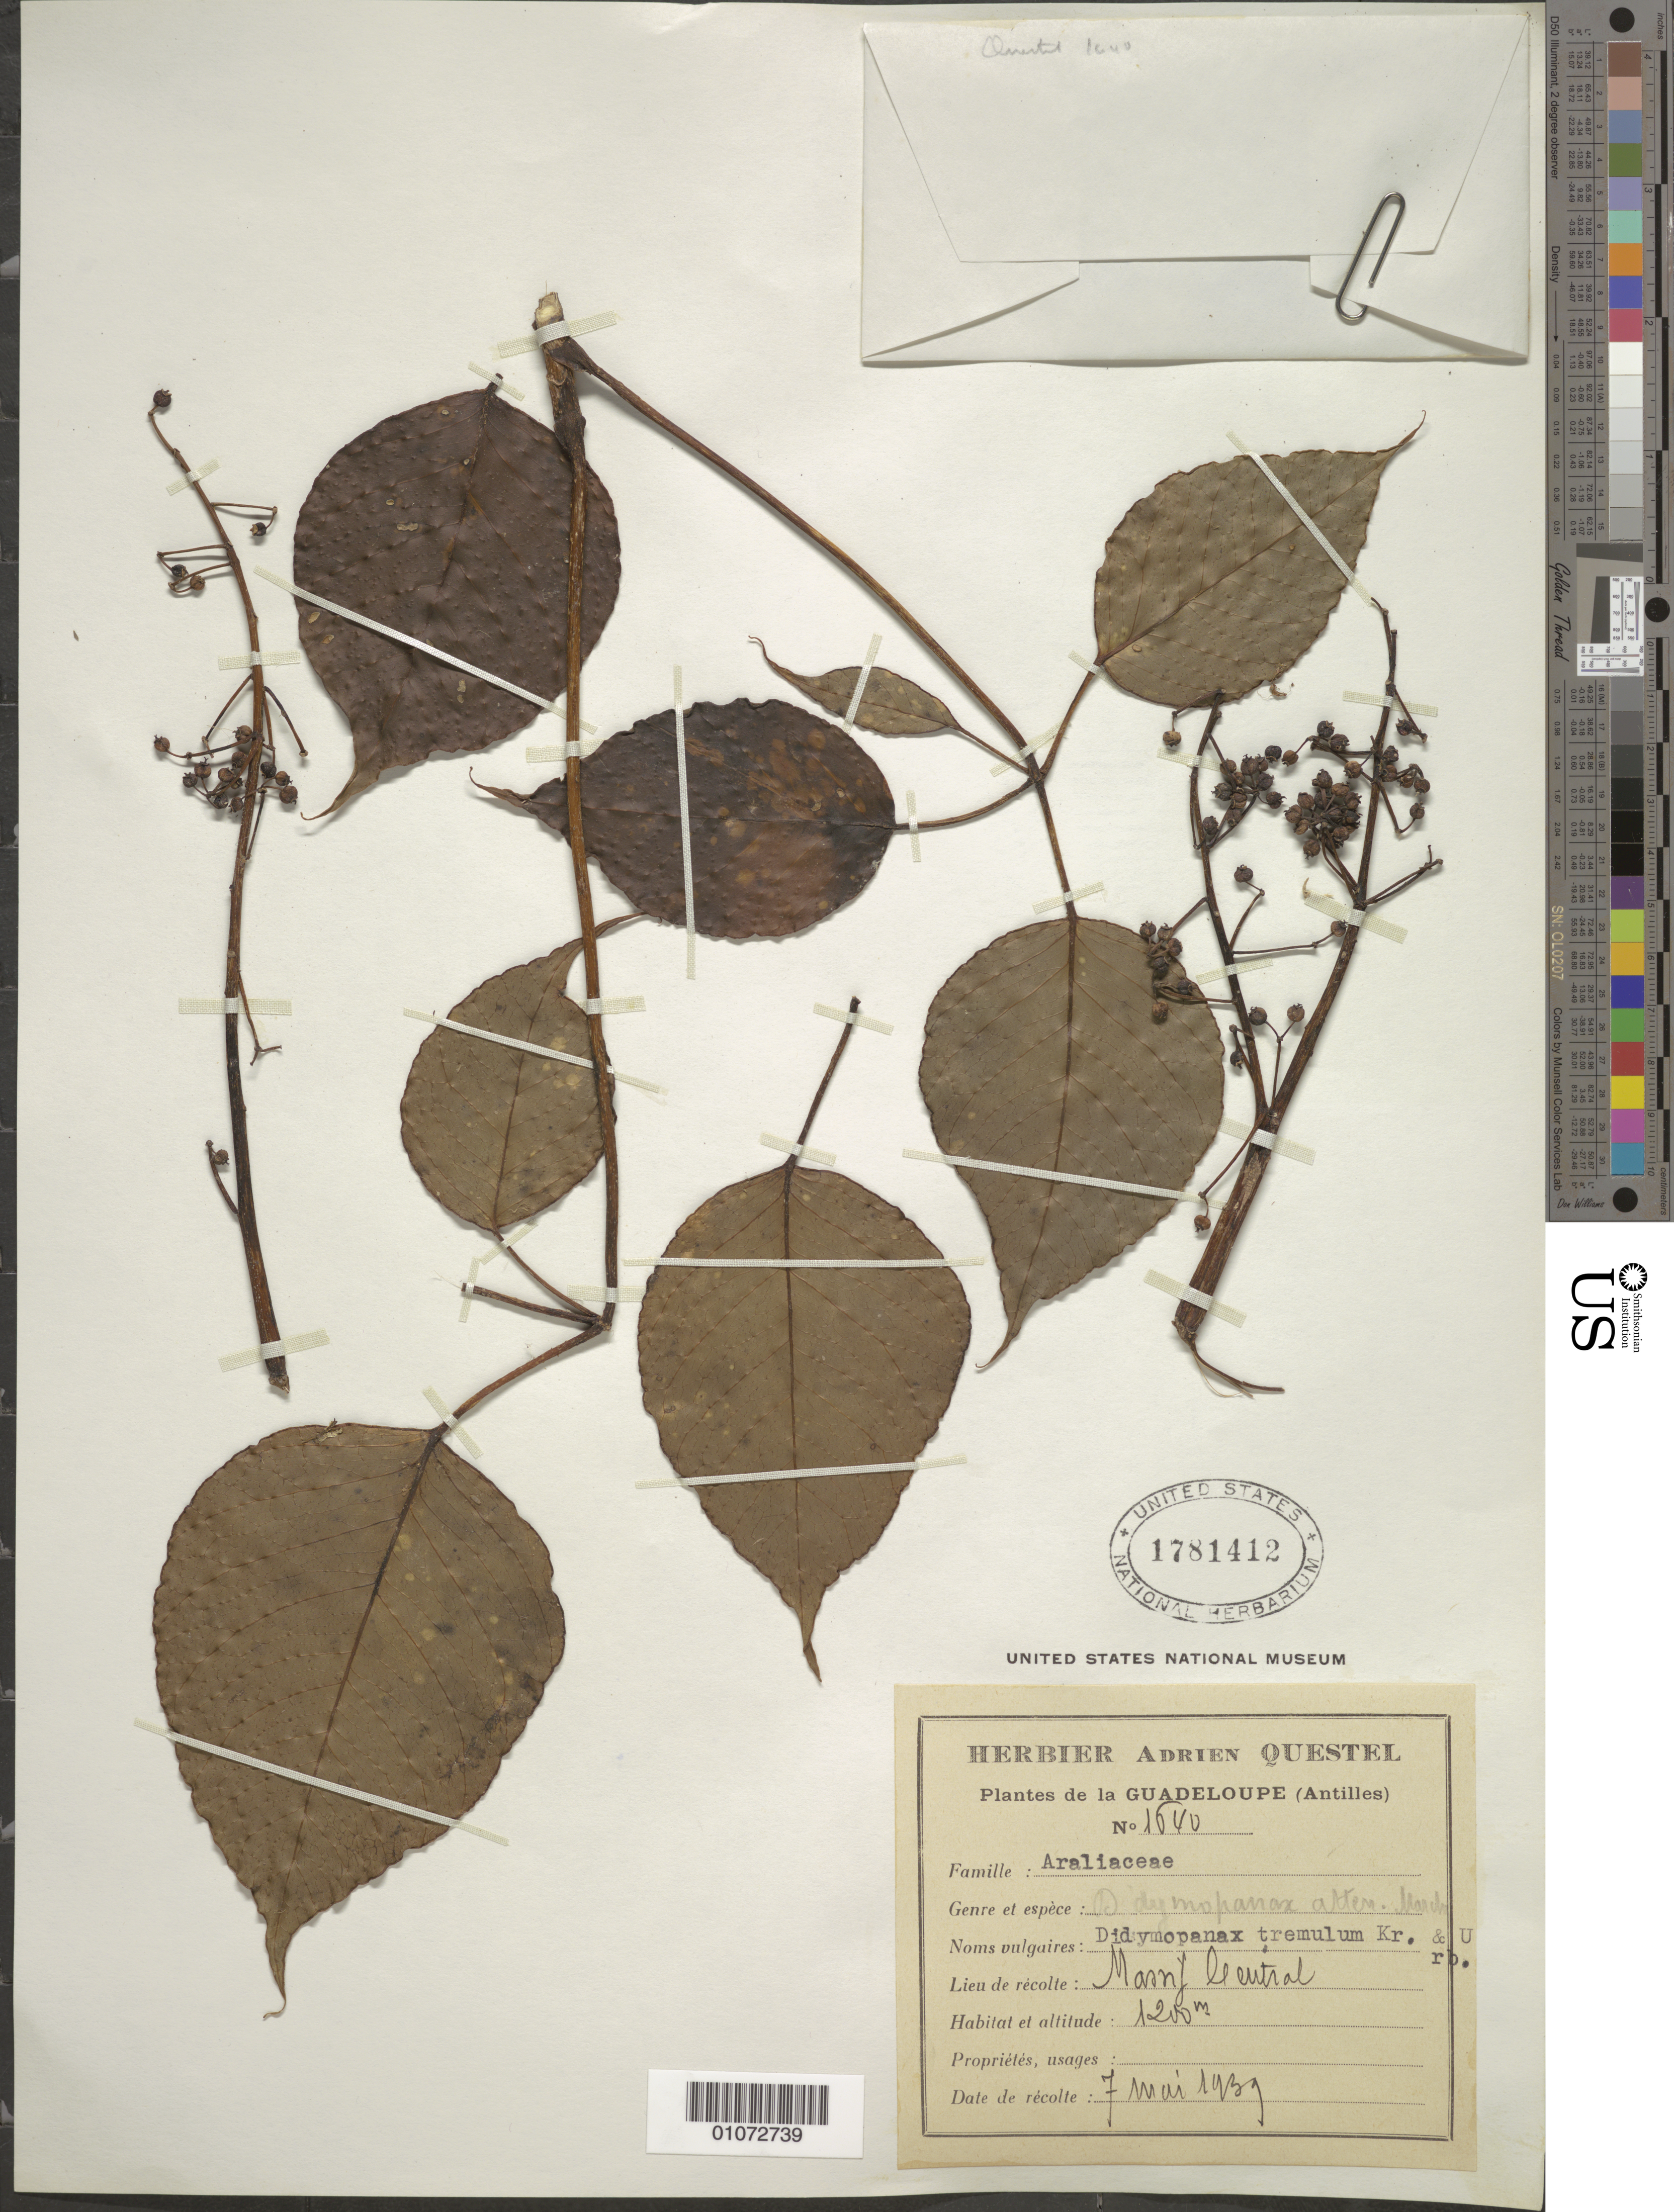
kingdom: Plantae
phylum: Tracheophyta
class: Magnoliopsida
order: Apiales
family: Araliaceae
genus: Schefflera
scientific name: Schefflera attenuata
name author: (Sw.) Frodin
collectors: A. Questel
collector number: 1640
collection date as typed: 07 May 1939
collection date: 1939-05-07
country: Guadeloupe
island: Basse Terre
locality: Massif Neutral?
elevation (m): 1200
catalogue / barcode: US 1781412